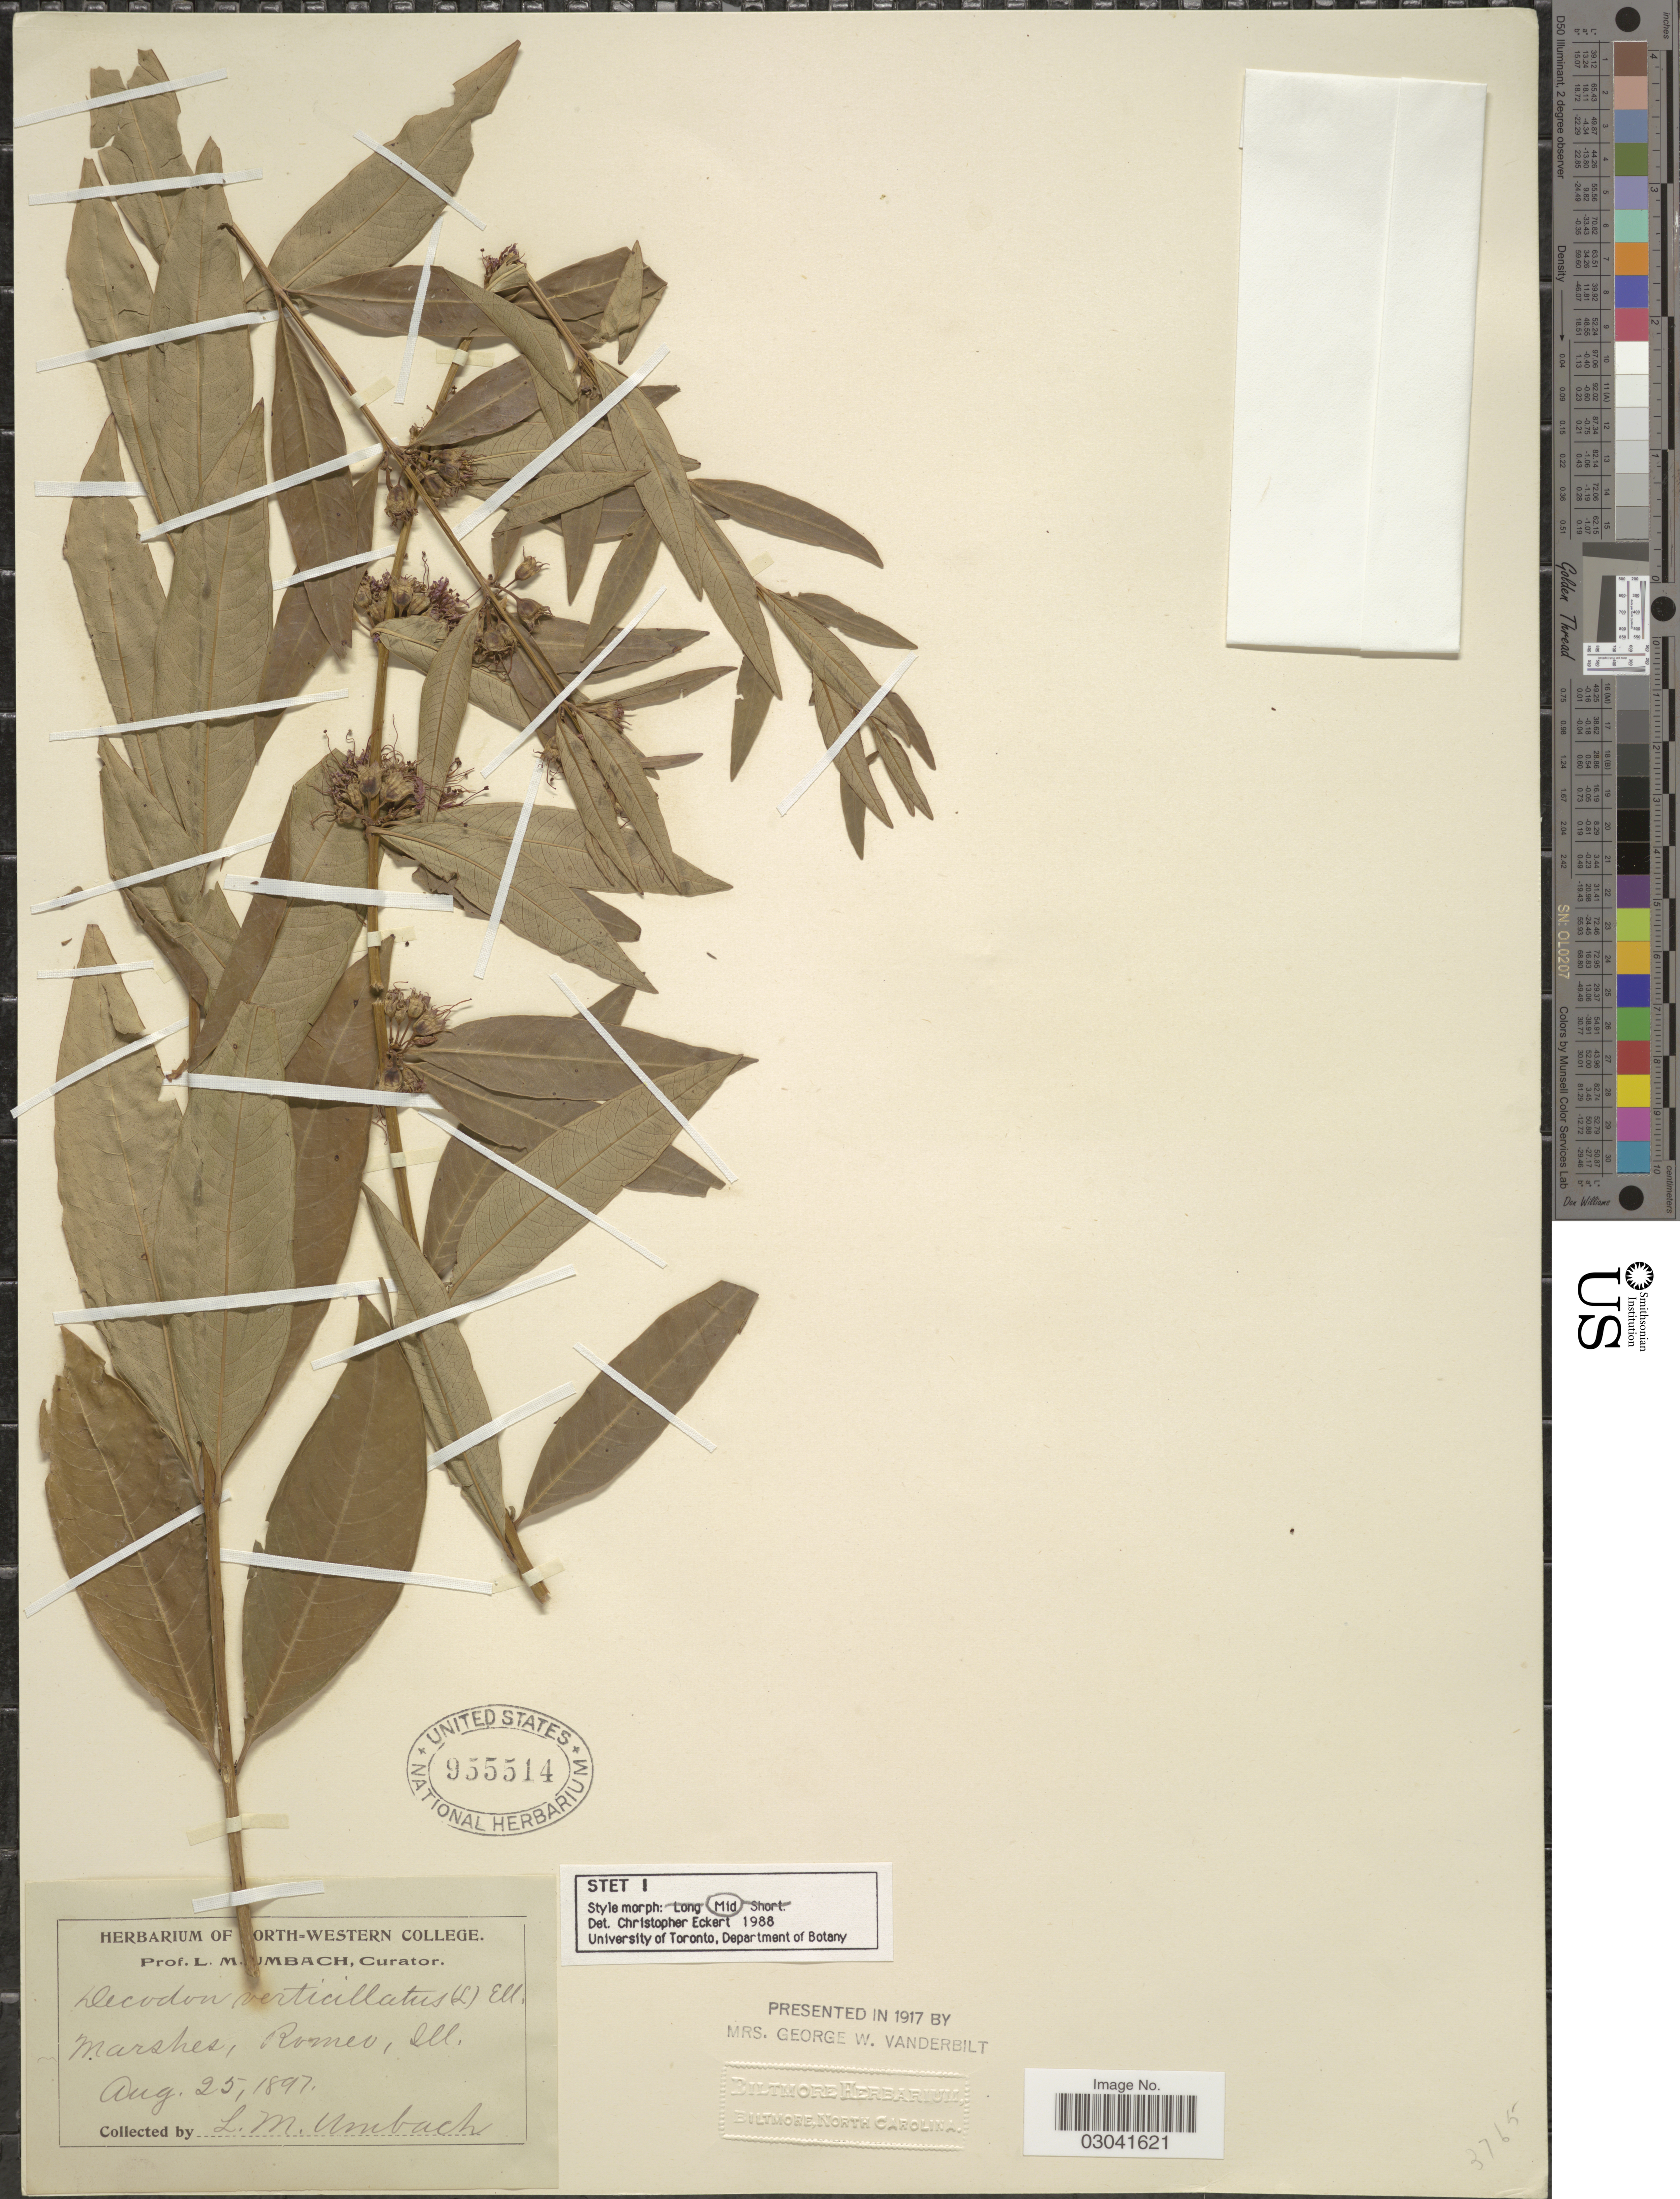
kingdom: Plantae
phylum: Tracheophyta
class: Magnoliopsida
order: Myrtales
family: Lythraceae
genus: Decodon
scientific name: Decodon verticillatus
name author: (L.) Elliott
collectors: L. M. Umbach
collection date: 1897-08-25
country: United States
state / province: Illinois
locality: Marshes, Romeo.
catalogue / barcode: US 955514